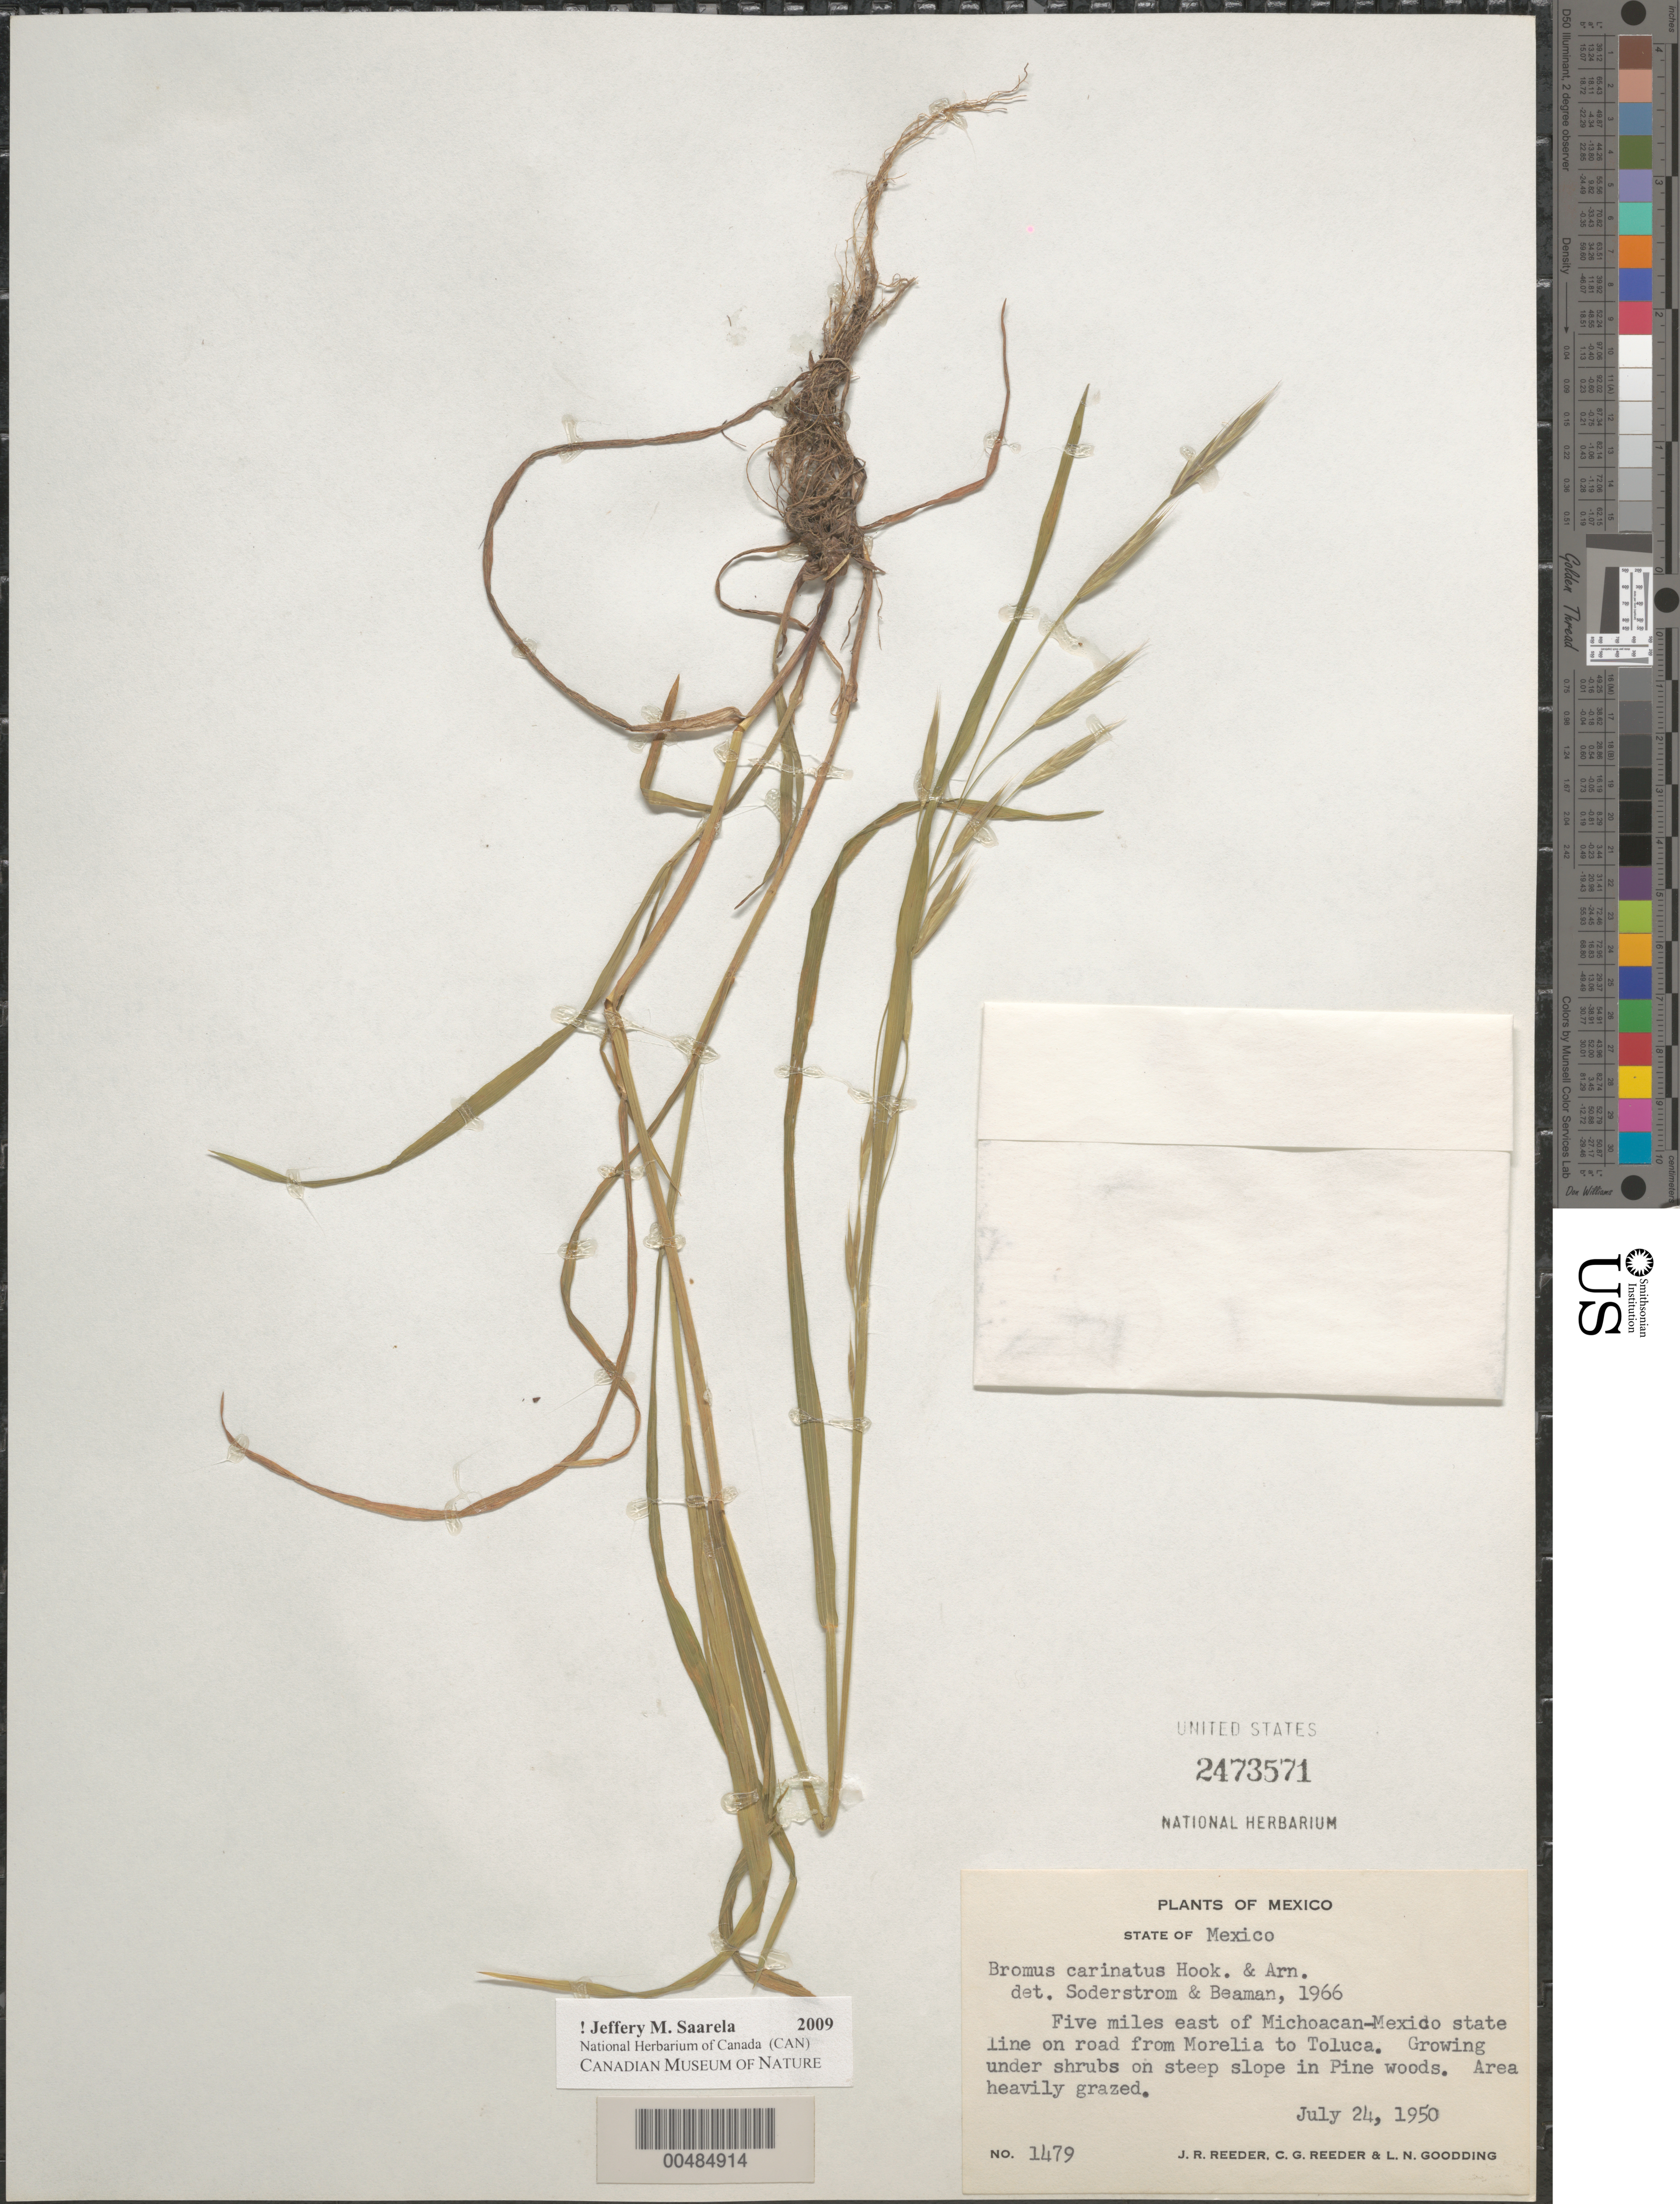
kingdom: Plantae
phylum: Tracheophyta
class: Liliopsida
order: Poales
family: Poaceae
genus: Bromus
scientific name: Bromus carinatus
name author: Hook. & Arn.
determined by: Soderstrom, T. R.; Beaman, J. H.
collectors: J. R. Reeder, C. G. Reeder & L. N. Goodding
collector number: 1479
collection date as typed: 24 Jul 1950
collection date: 1950-07-24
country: Mexico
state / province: México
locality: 5 mi E of Michoacan - Mexico state line on road from Morelia to Toluca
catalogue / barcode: US 2473571